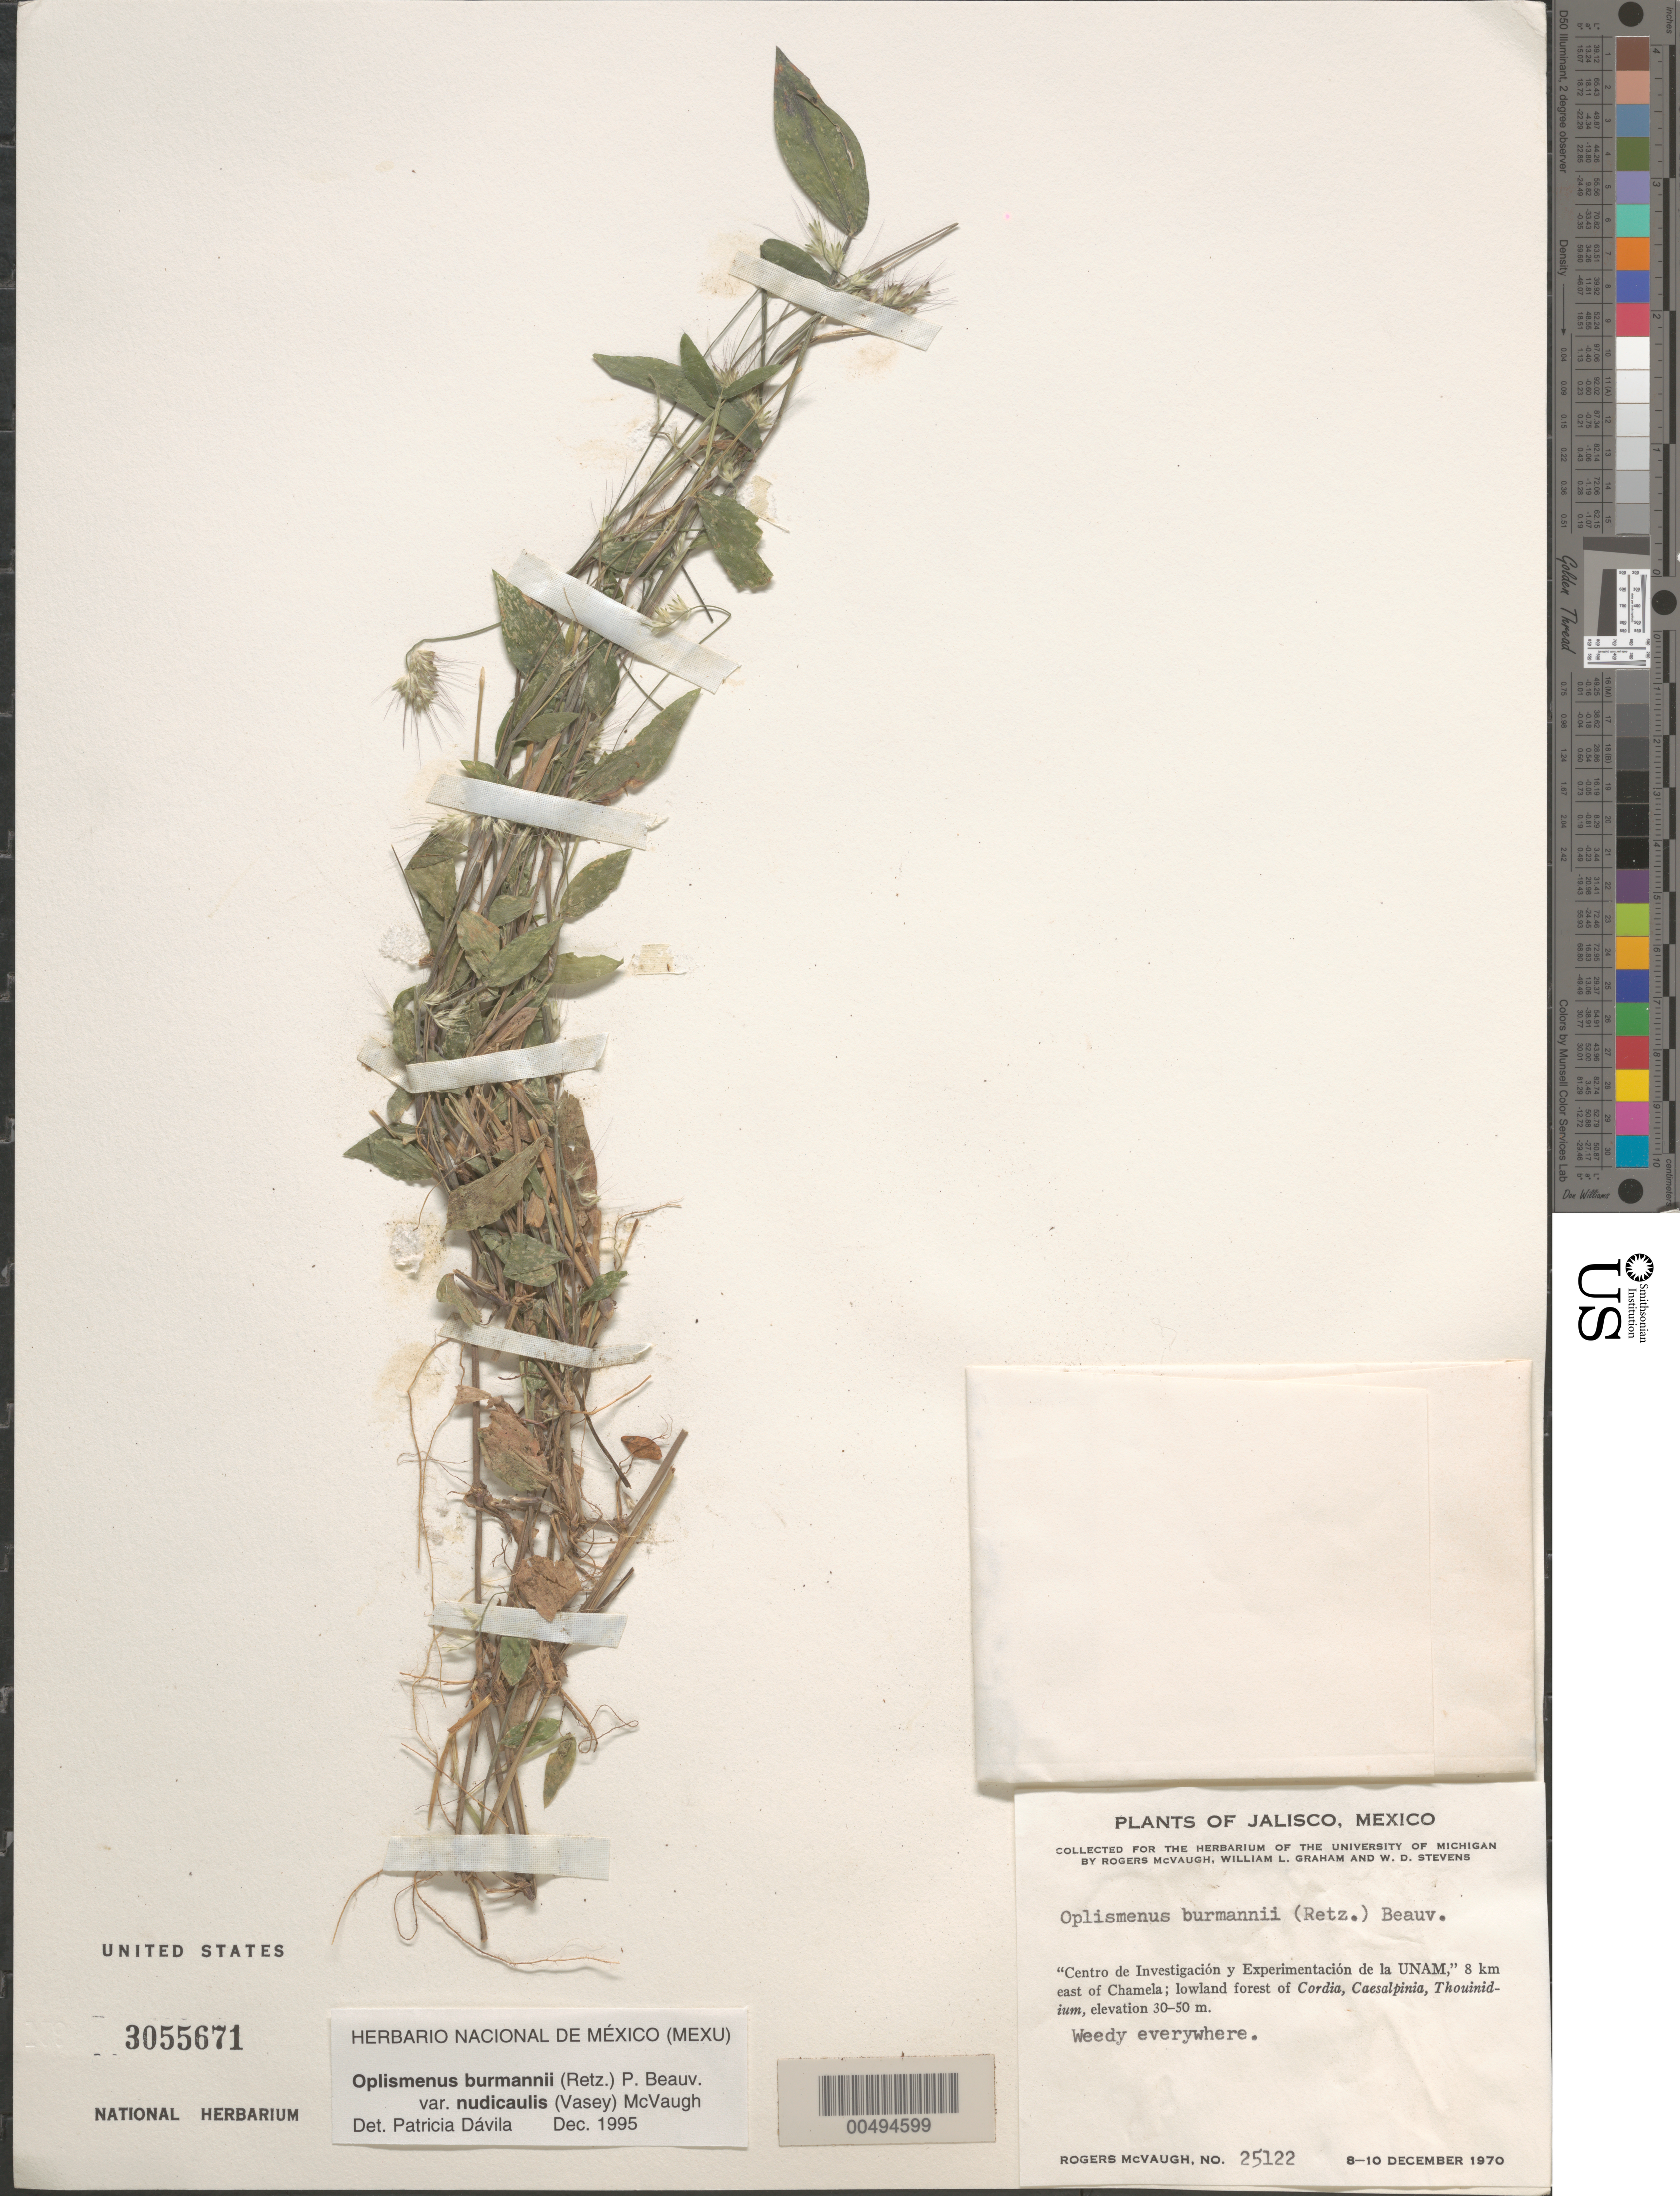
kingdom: Plantae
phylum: Tracheophyta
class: Liliopsida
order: Poales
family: Poaceae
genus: Oplismenus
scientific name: Oplismenus burmannii var. nudicaulis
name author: (Vasey) McVaugh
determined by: Dávila, P. D.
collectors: R. McVaugh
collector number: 25122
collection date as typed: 8 Dec 1970 to 10 Dec 1970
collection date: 1970-12-08/1970-12-10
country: Mexico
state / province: Jalisco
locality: Centro de Investigaci¢n y Experimentaci¢n de la UNAM, 8 km E of Chamela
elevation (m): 30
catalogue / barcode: US 3055671